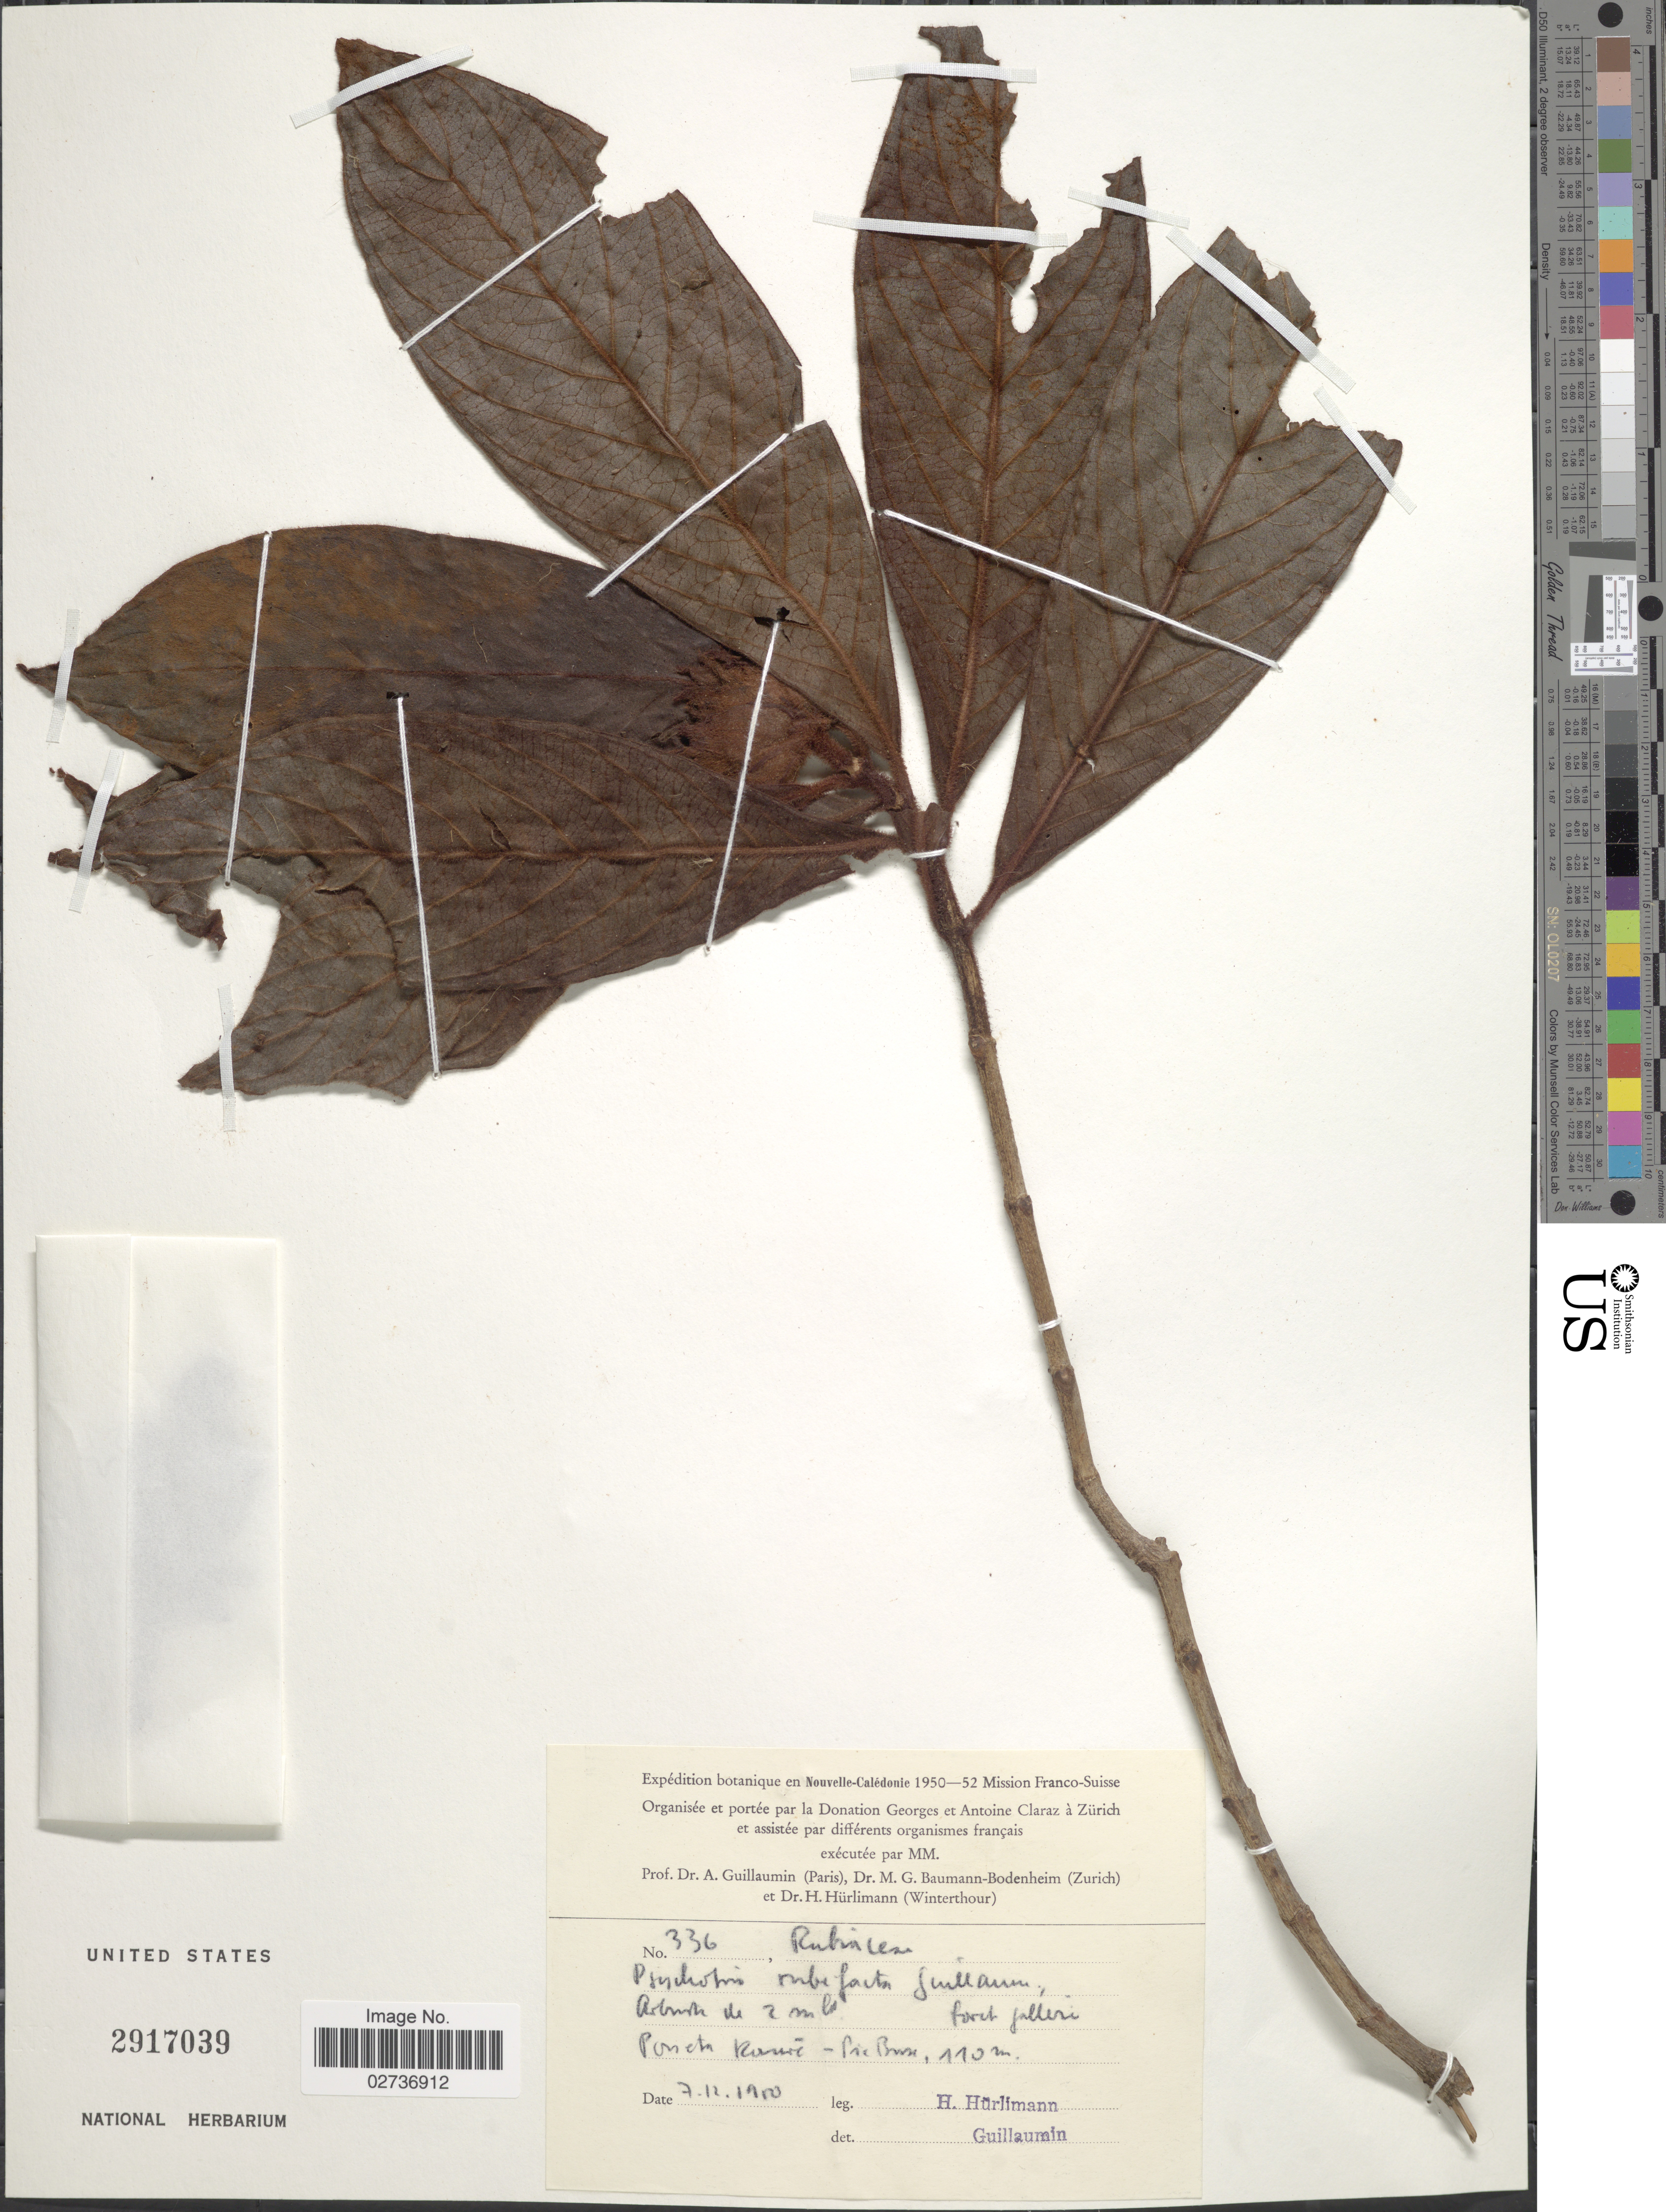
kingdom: Plantae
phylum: Tracheophyta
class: Magnoliopsida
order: Gentianales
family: Rubiaceae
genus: Psychotria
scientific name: Psychotria rubefacta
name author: (S. Moore) Guillaumin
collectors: H. Hürlimann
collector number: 336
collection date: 1950-12-07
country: New Caledonia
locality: Poneta Ravine, Pic Buse. [interpreted]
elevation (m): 110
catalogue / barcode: US 2917039